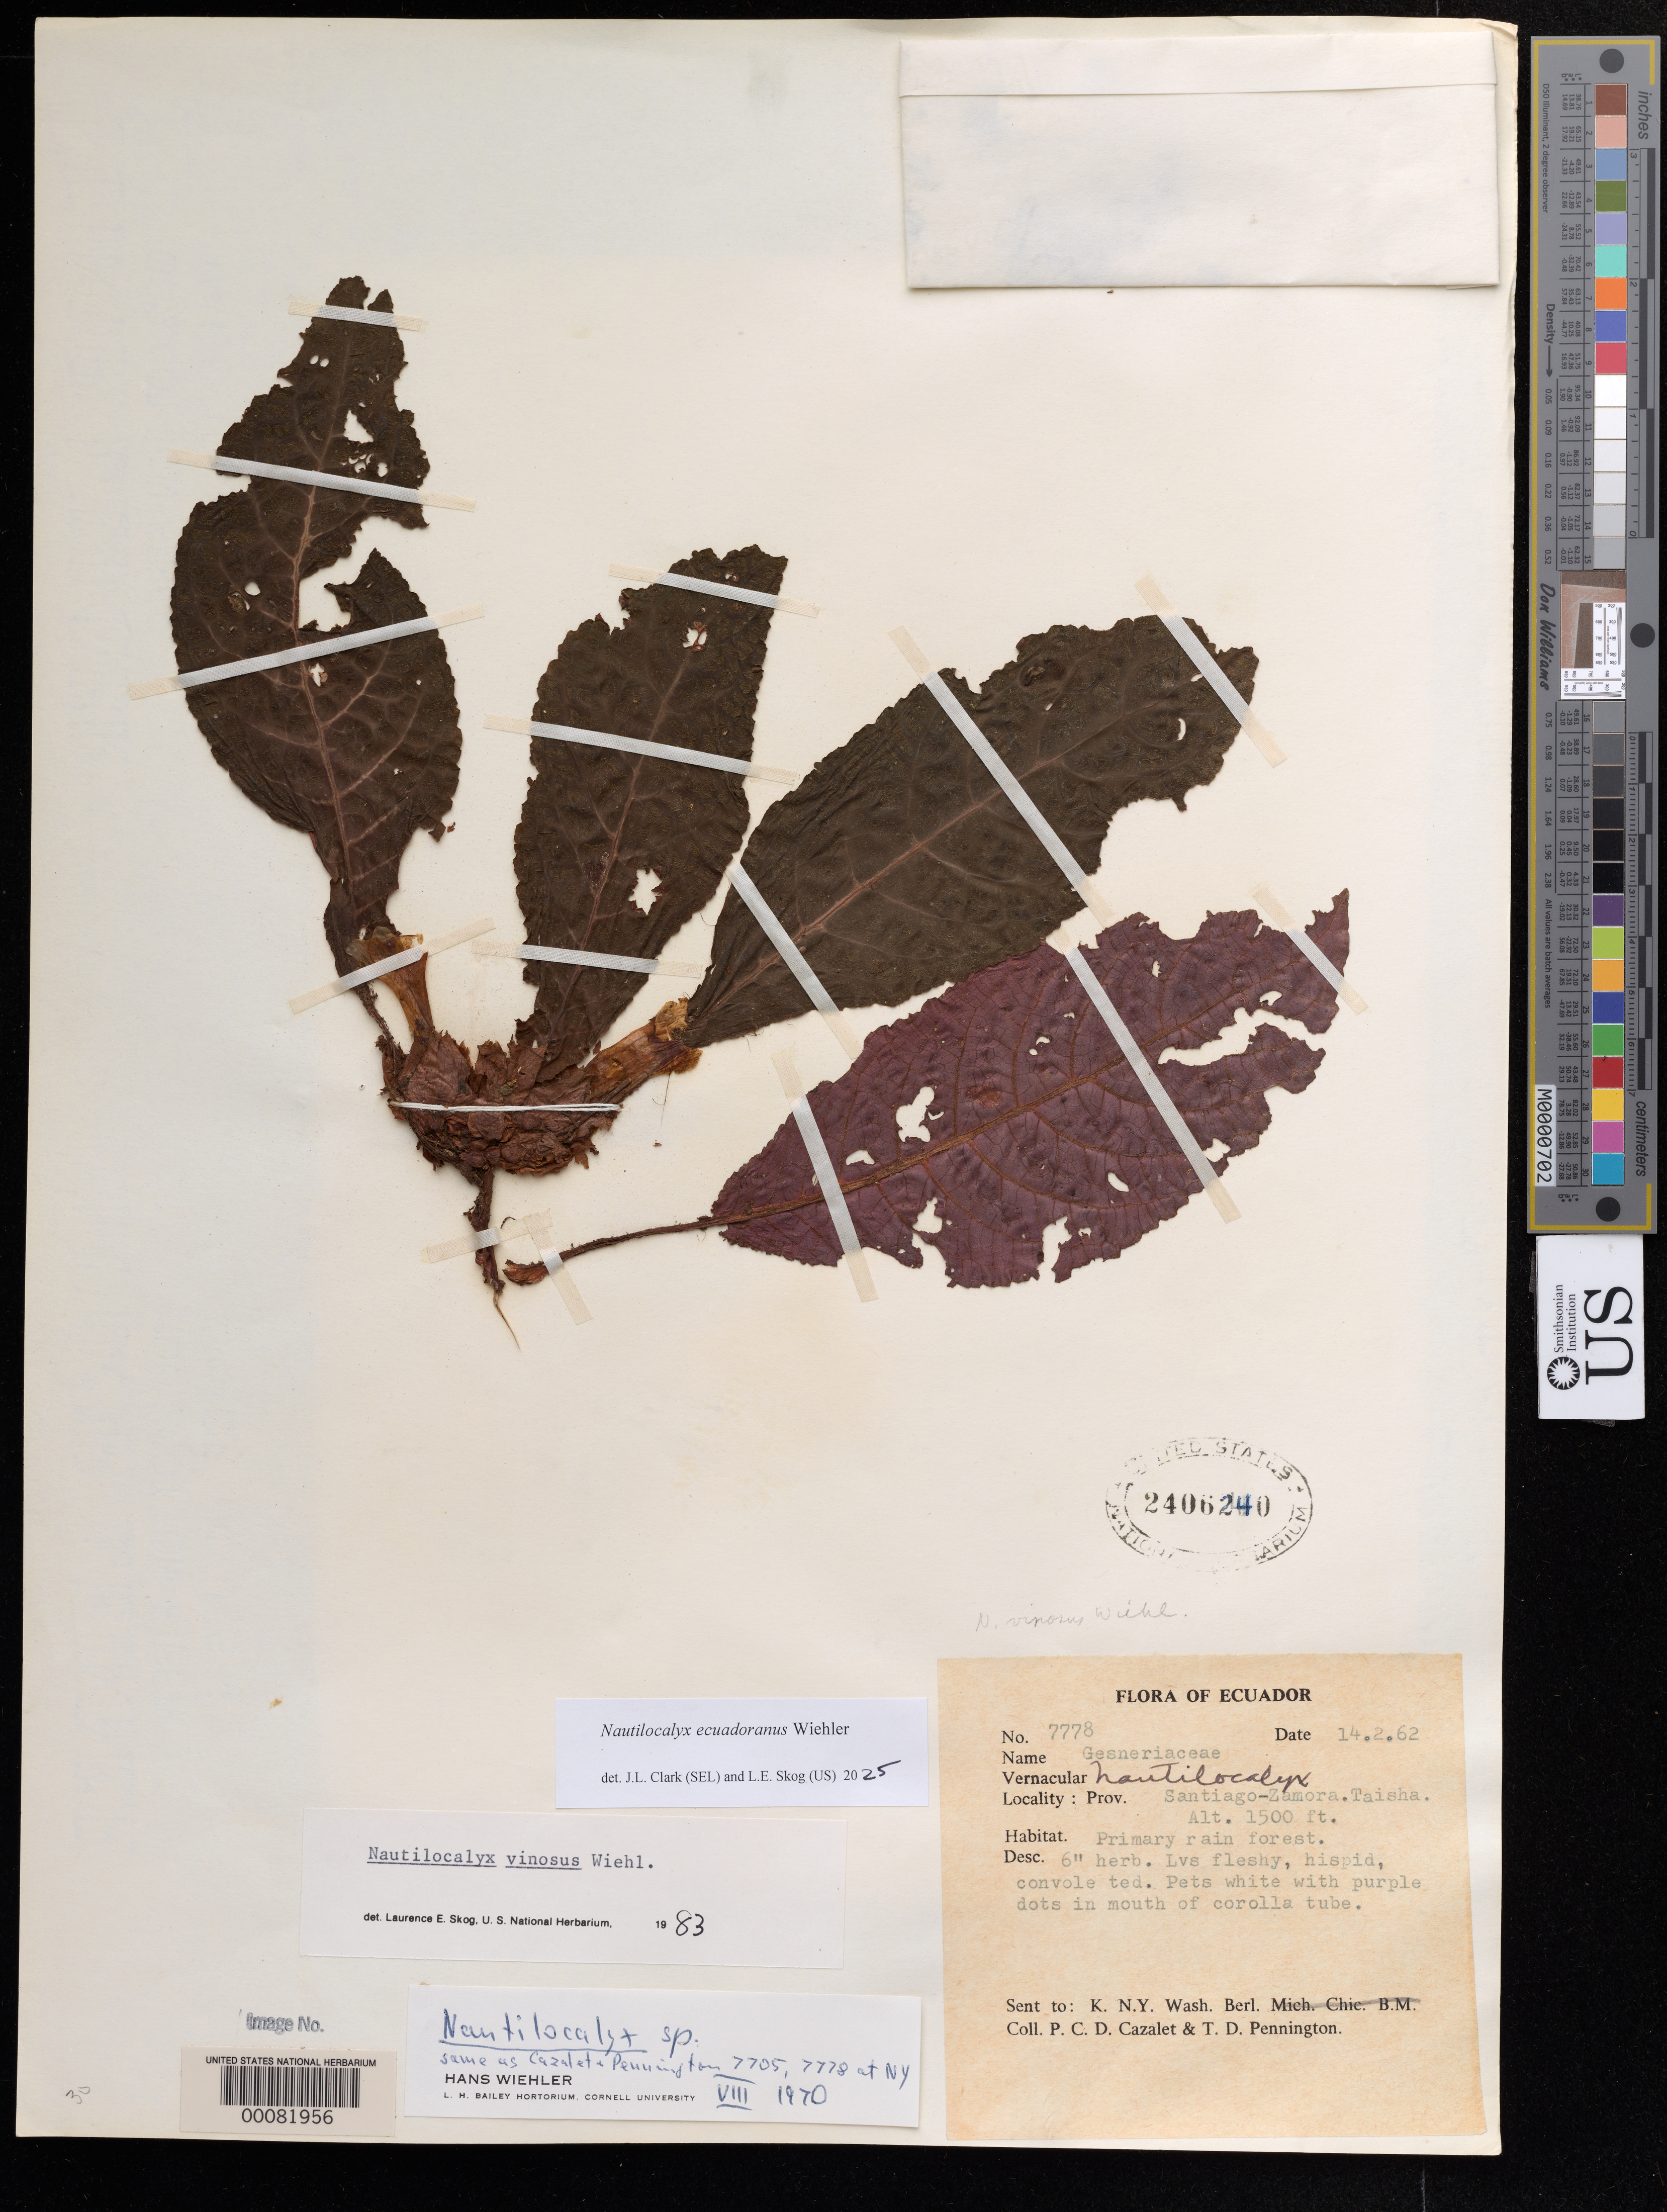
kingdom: Plantae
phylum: Tracheophyta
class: Magnoliopsida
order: Lamiales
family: Gesneriaceae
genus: Nautilocalyx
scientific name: Nautilocalyx ecuadoranus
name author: Wiehler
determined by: Clark, J. L.; Skog, Laurence E.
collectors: P. C. D. Cazalet & T. D. Pennington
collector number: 7778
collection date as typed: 14 Feb 1962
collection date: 1962-02-14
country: Ecuador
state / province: Morona-Santiago / Zamora-Chinchipe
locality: Taisha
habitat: Primary rain forest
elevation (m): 457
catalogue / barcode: US 2406240